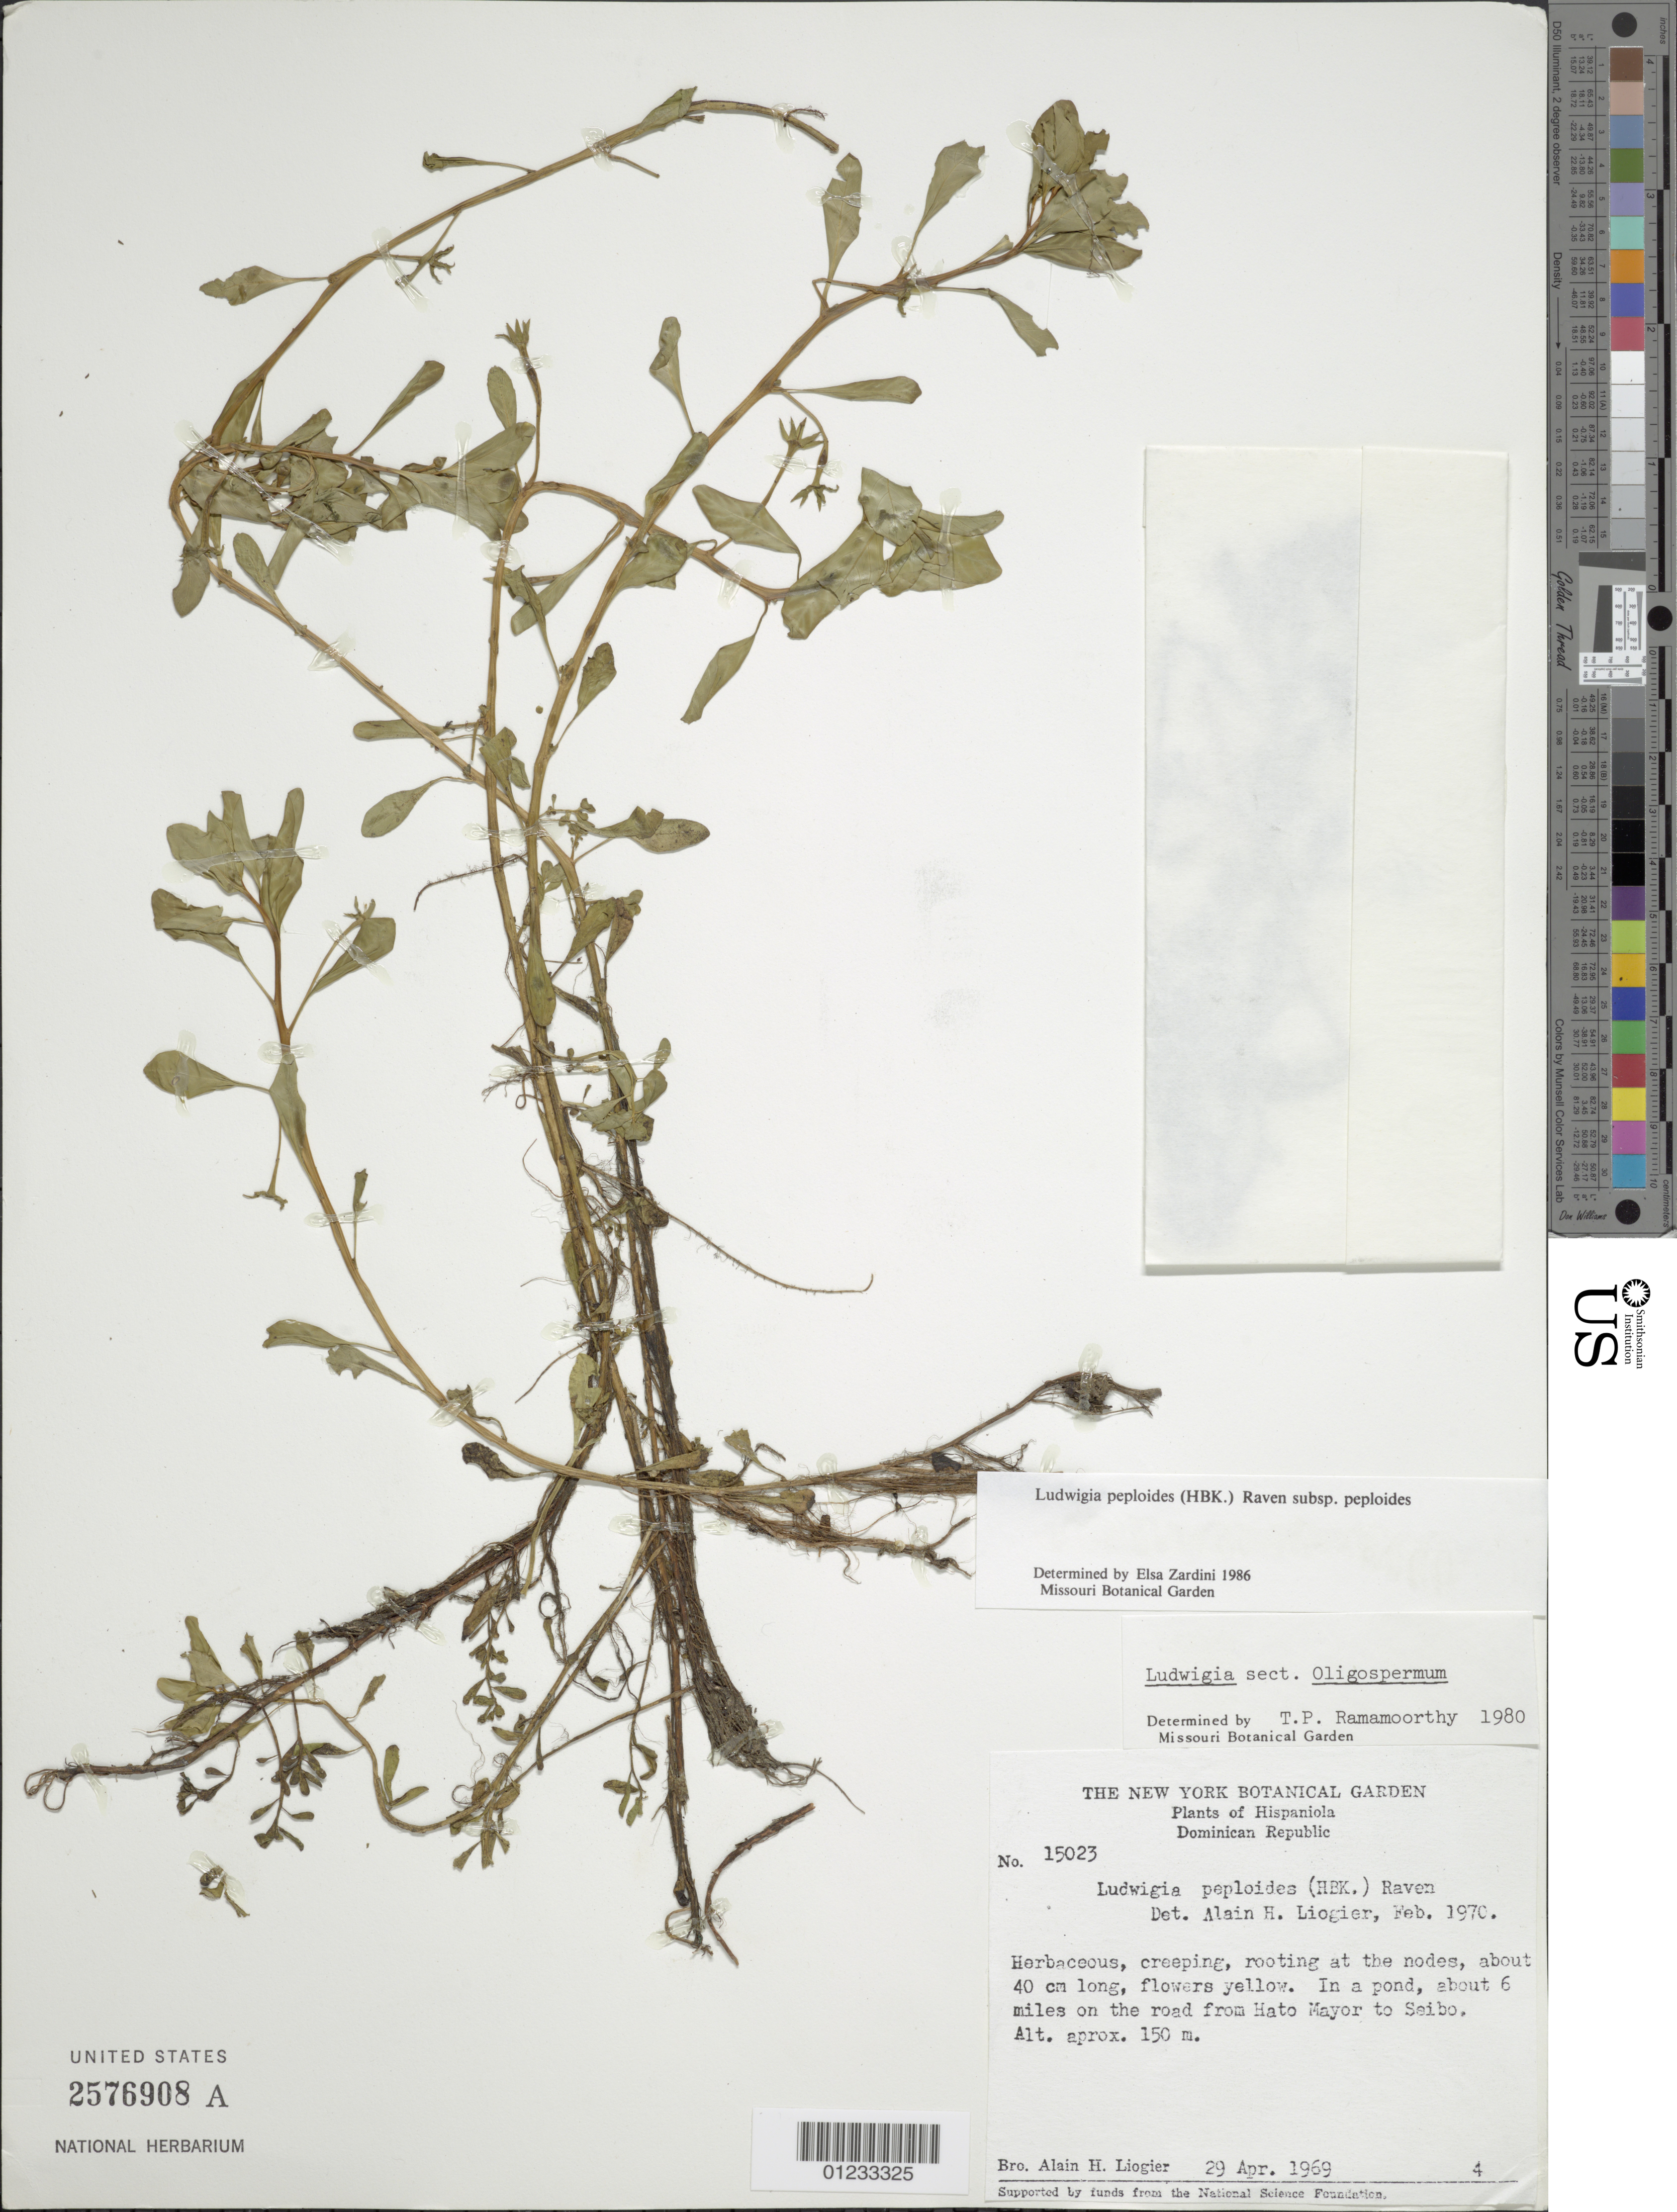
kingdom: Plantae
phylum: Tracheophyta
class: Magnoliopsida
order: Myrtales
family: Onagraceae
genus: Ludwigia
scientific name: Ludwigia peploides subsp. peploides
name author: (Kunth) P.H. Raven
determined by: Zardini, E. M.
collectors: A. H. Liogier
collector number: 15023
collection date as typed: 29 Apr 1969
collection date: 1969-04-29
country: Dominican Republic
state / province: El Seibo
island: Hispaniola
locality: Road from Hato Mayor to Seibo, about 6 miles on road.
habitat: In pond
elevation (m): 150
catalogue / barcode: US 2576908A